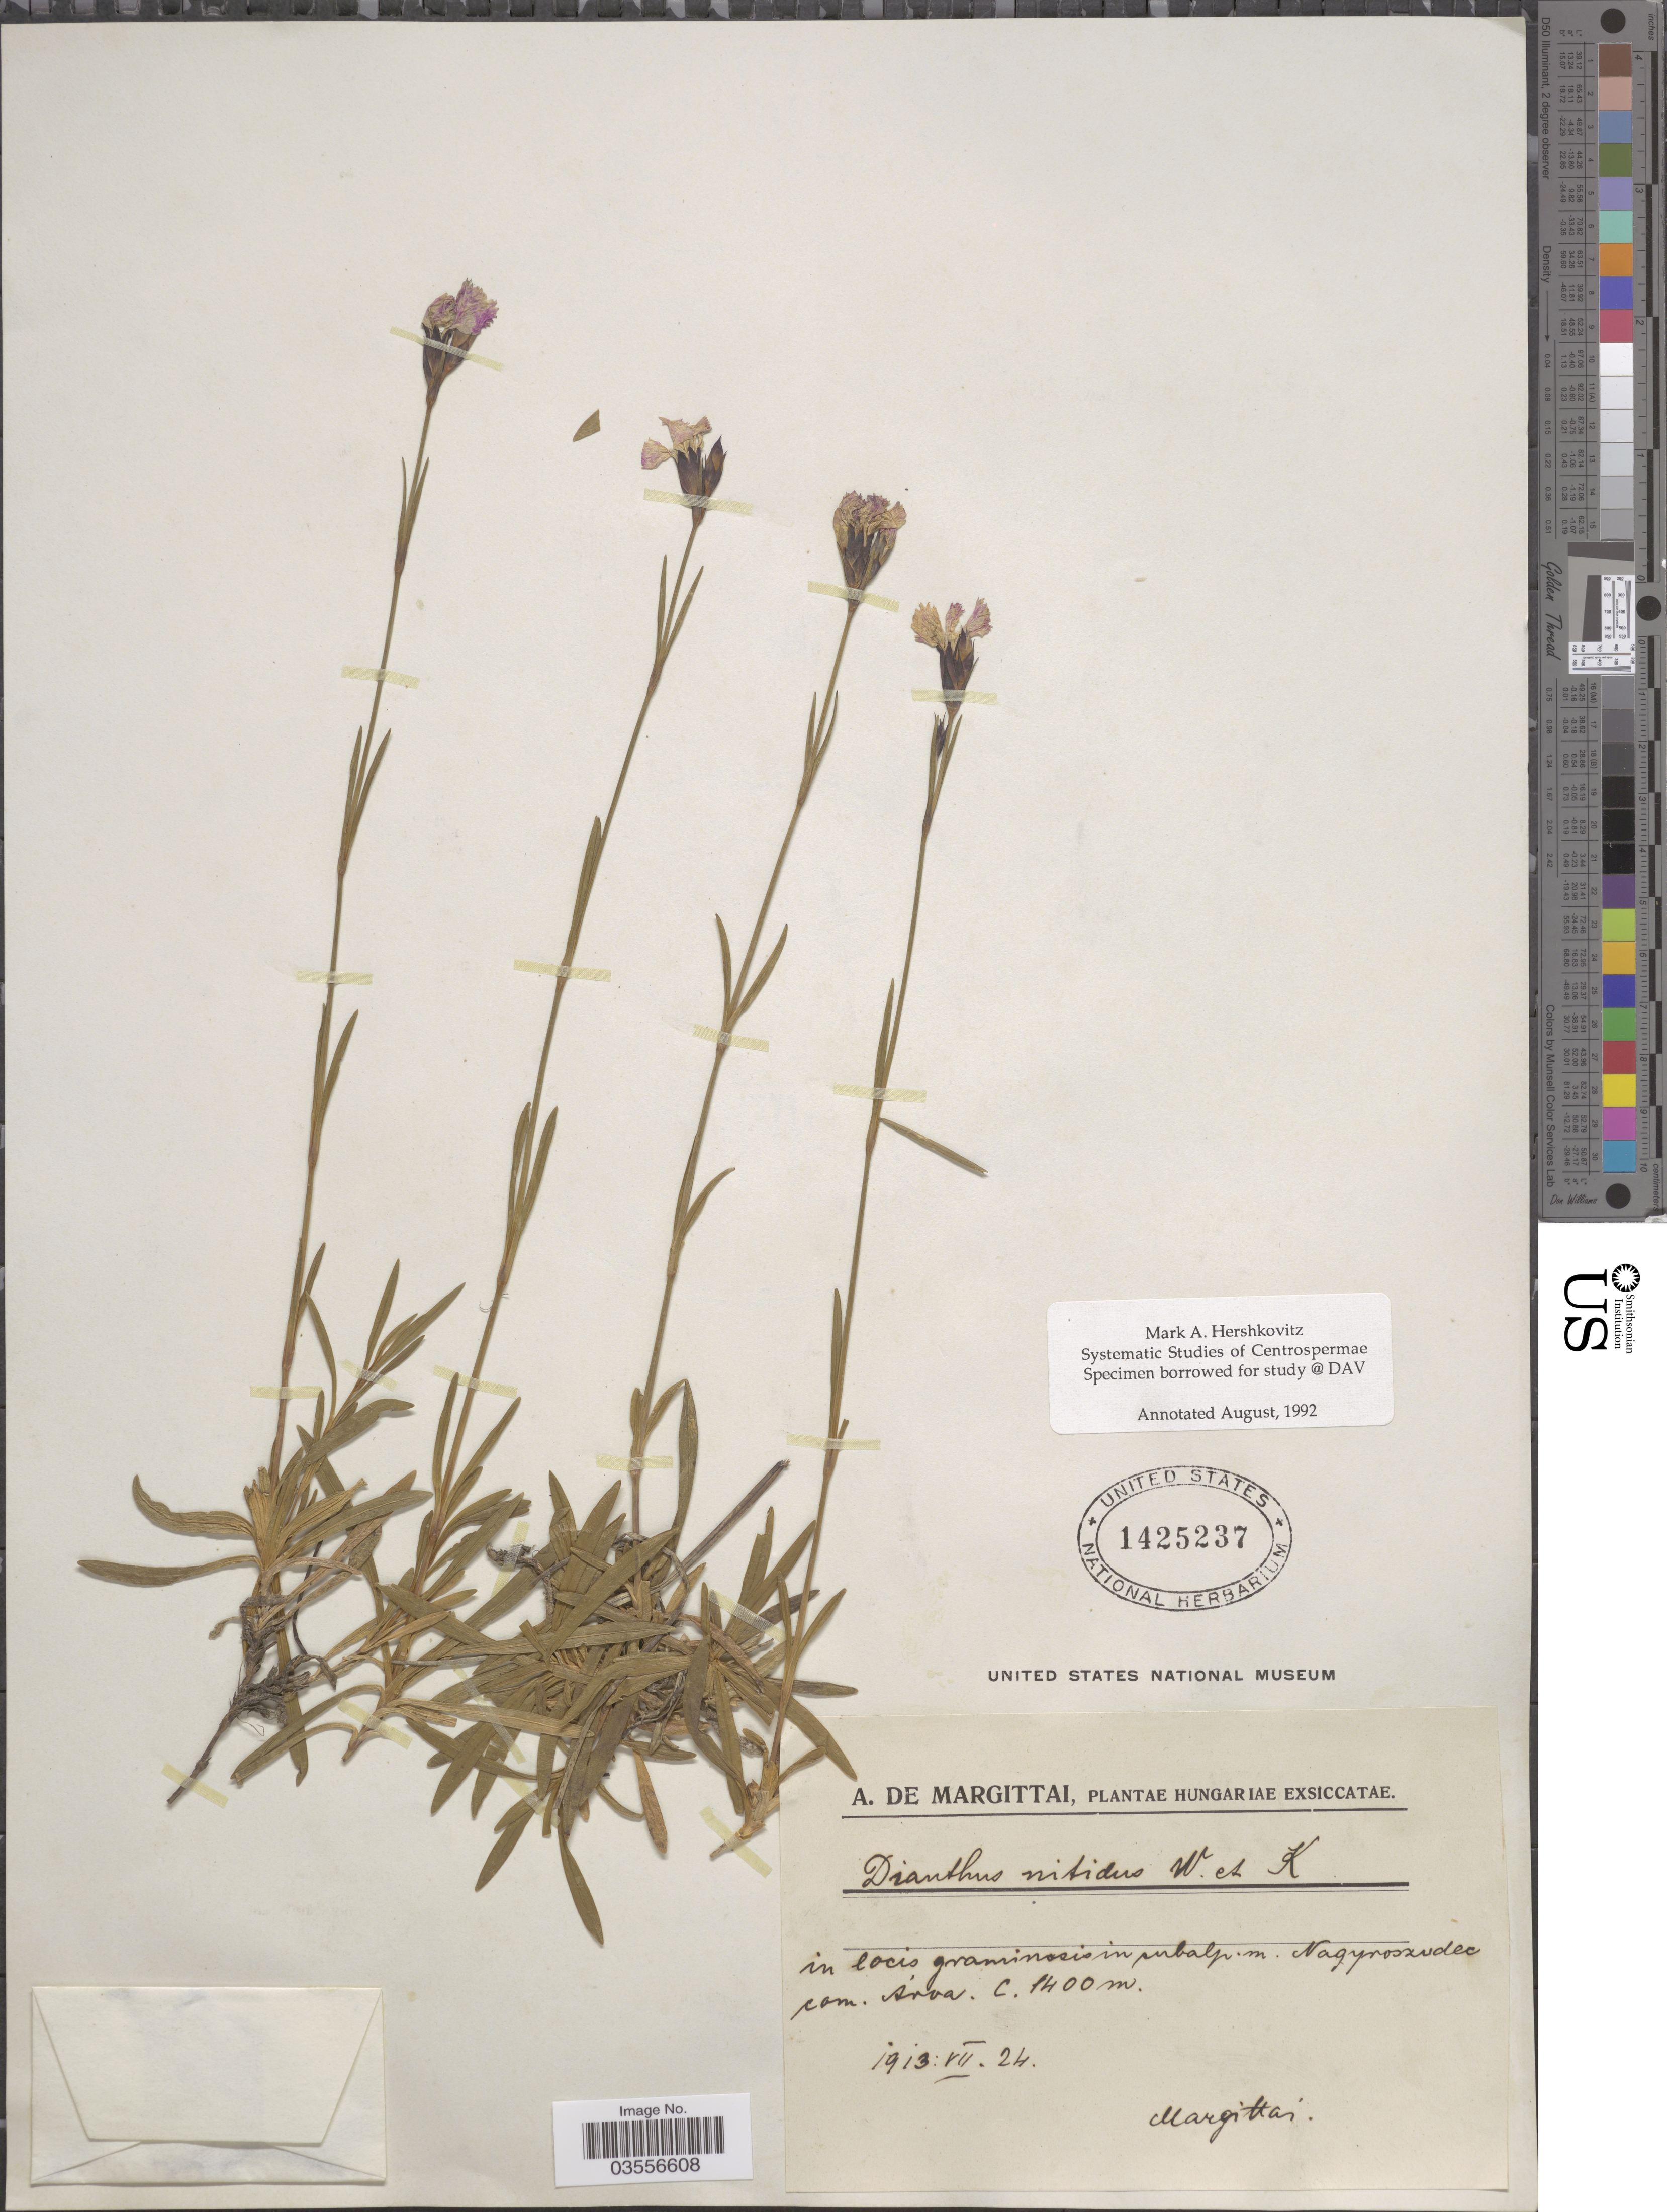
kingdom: Plantae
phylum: Tracheophyta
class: Magnoliopsida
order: Caryophyllales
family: Caryophyllaceae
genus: Dianthus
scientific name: Dianthus nitidus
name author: Waldst. & Kit.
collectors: A. Margittai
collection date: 1913-07-24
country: Hungary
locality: In locis graminosis in subalp. m. Nagyroszudec [interpreted] com. Árva.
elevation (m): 1400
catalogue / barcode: US 1425237